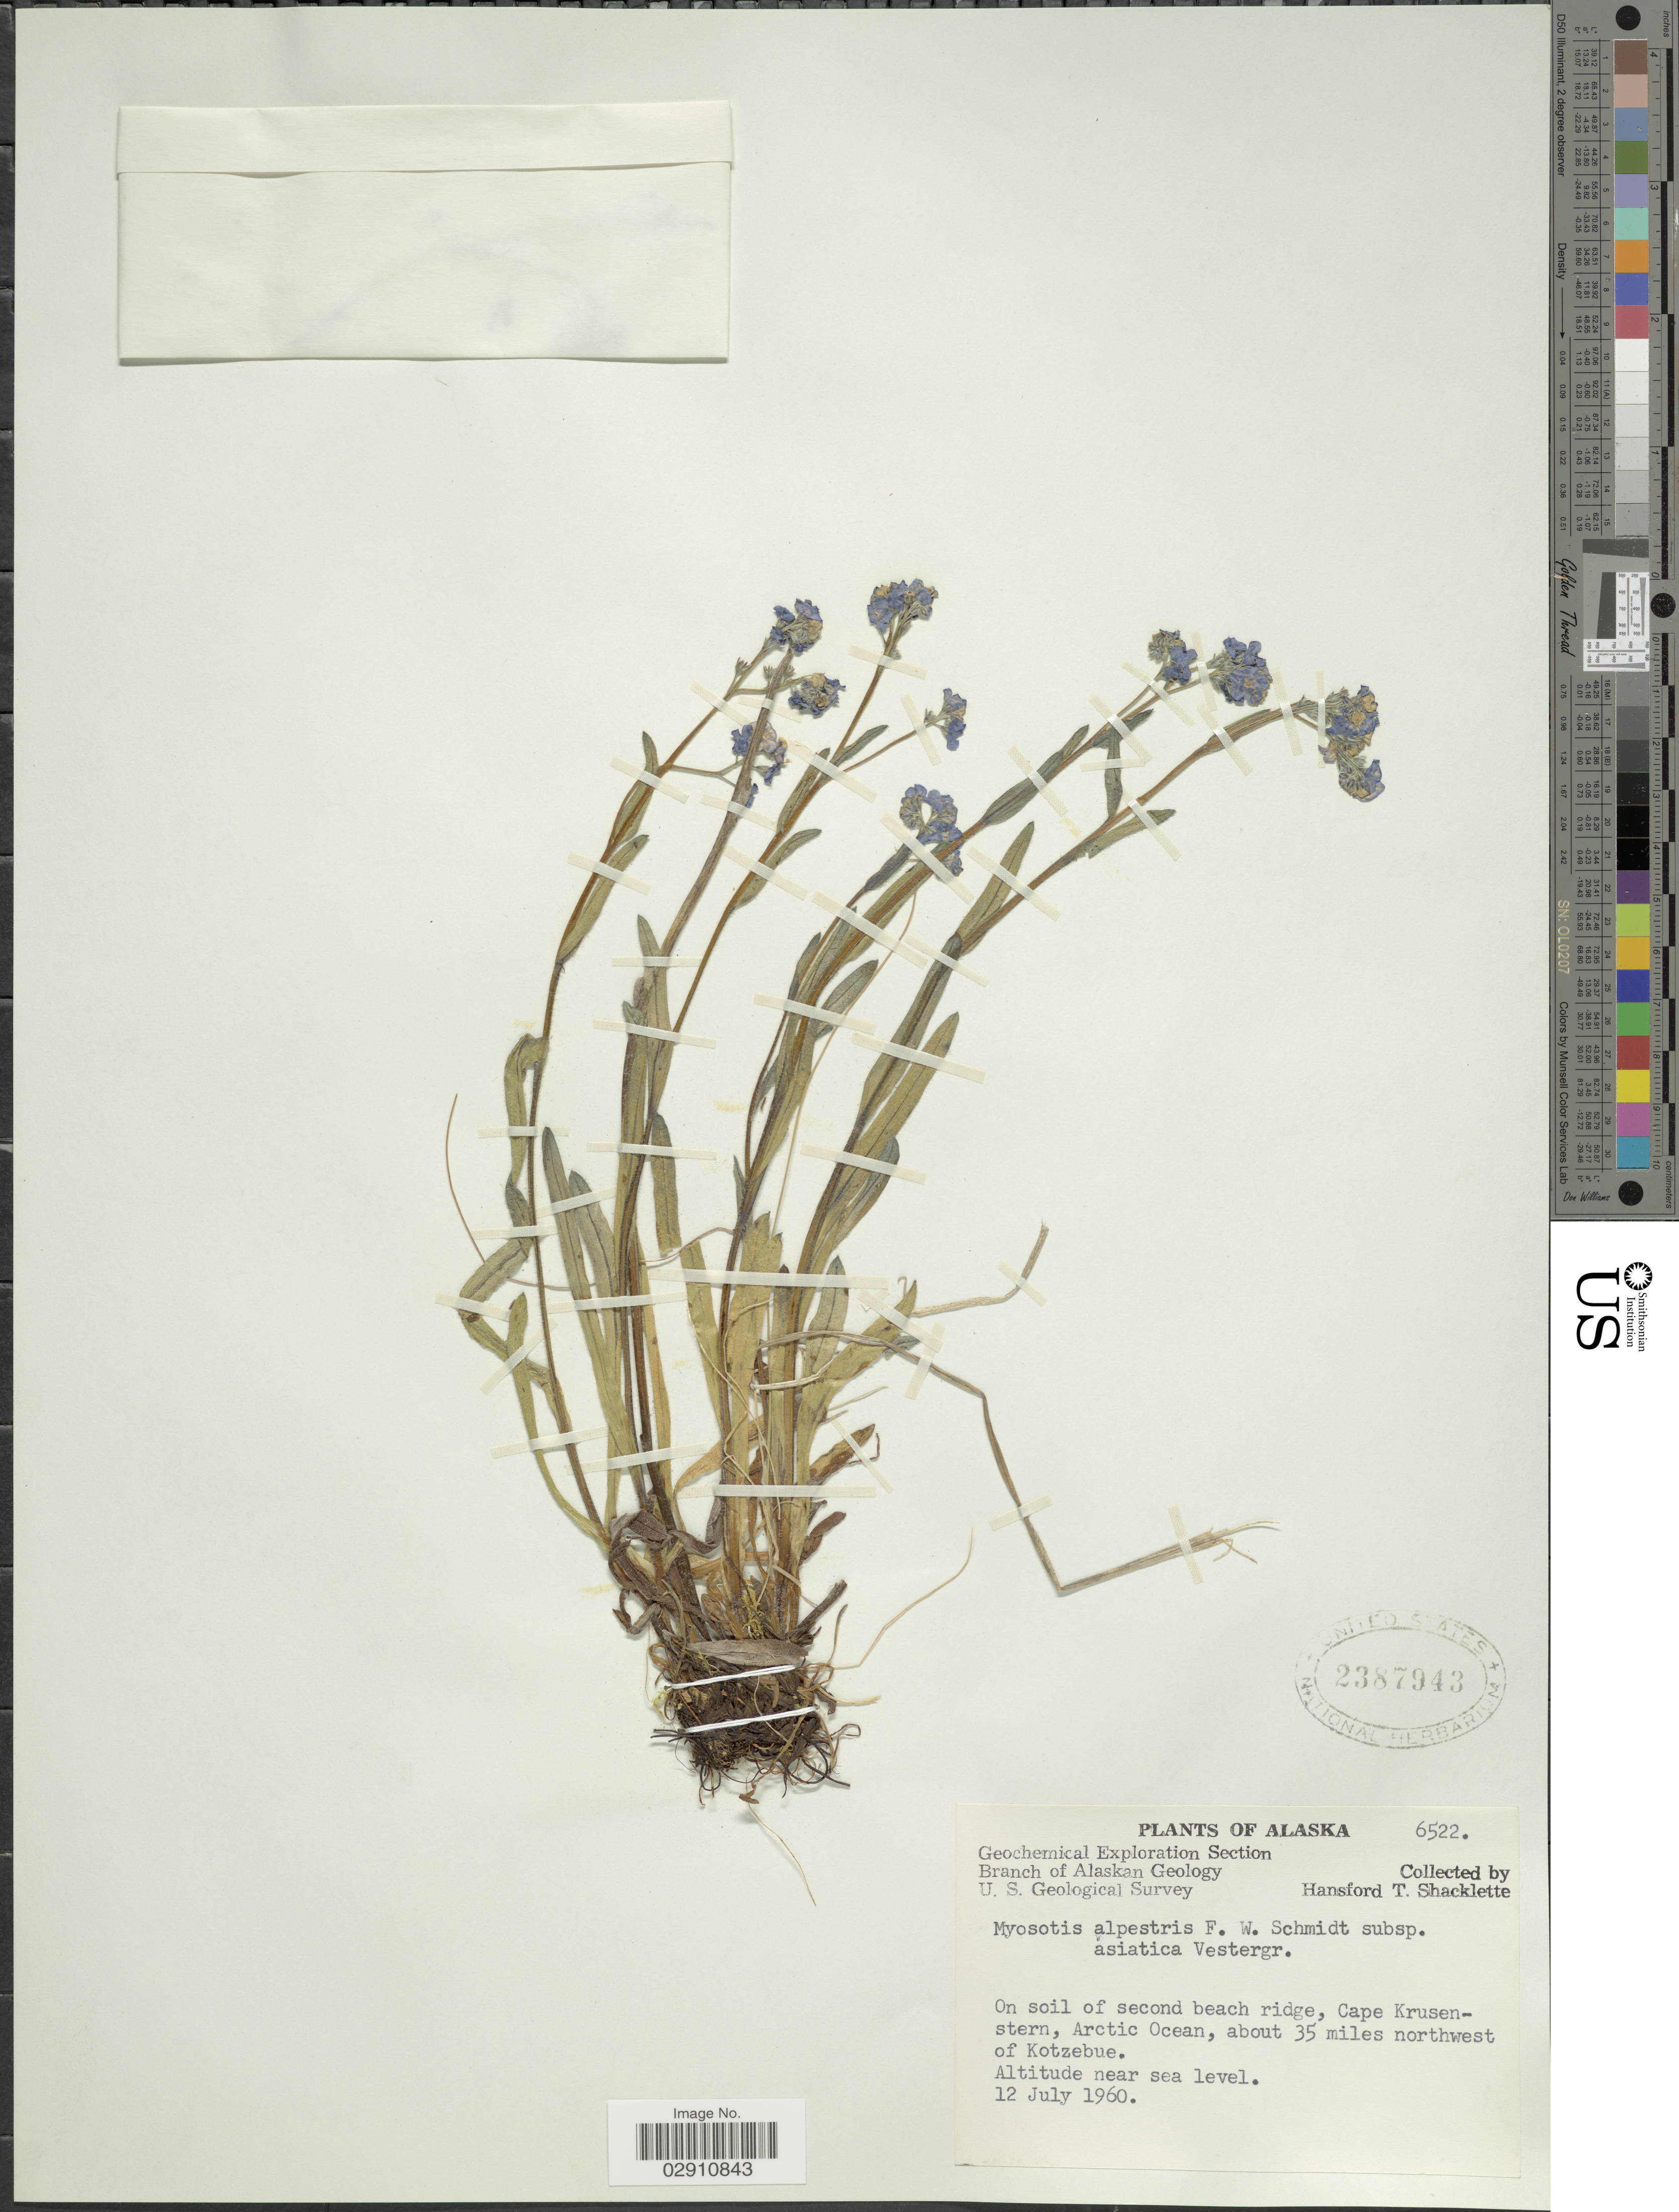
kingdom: Plantae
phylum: Tracheophyta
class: Magnoliopsida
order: Boraginales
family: Boraginaceae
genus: Myosotis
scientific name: Myosotis alpestris subsp. asiatica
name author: Vestergr.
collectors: H. Shacklette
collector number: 6522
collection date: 1960-07-12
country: United States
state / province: Alaska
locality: On soil of second beach ridge, Cape Krusen-stern, Arctic Ocean, about 35 miles northwest of Kotzebue.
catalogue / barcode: US 2387943